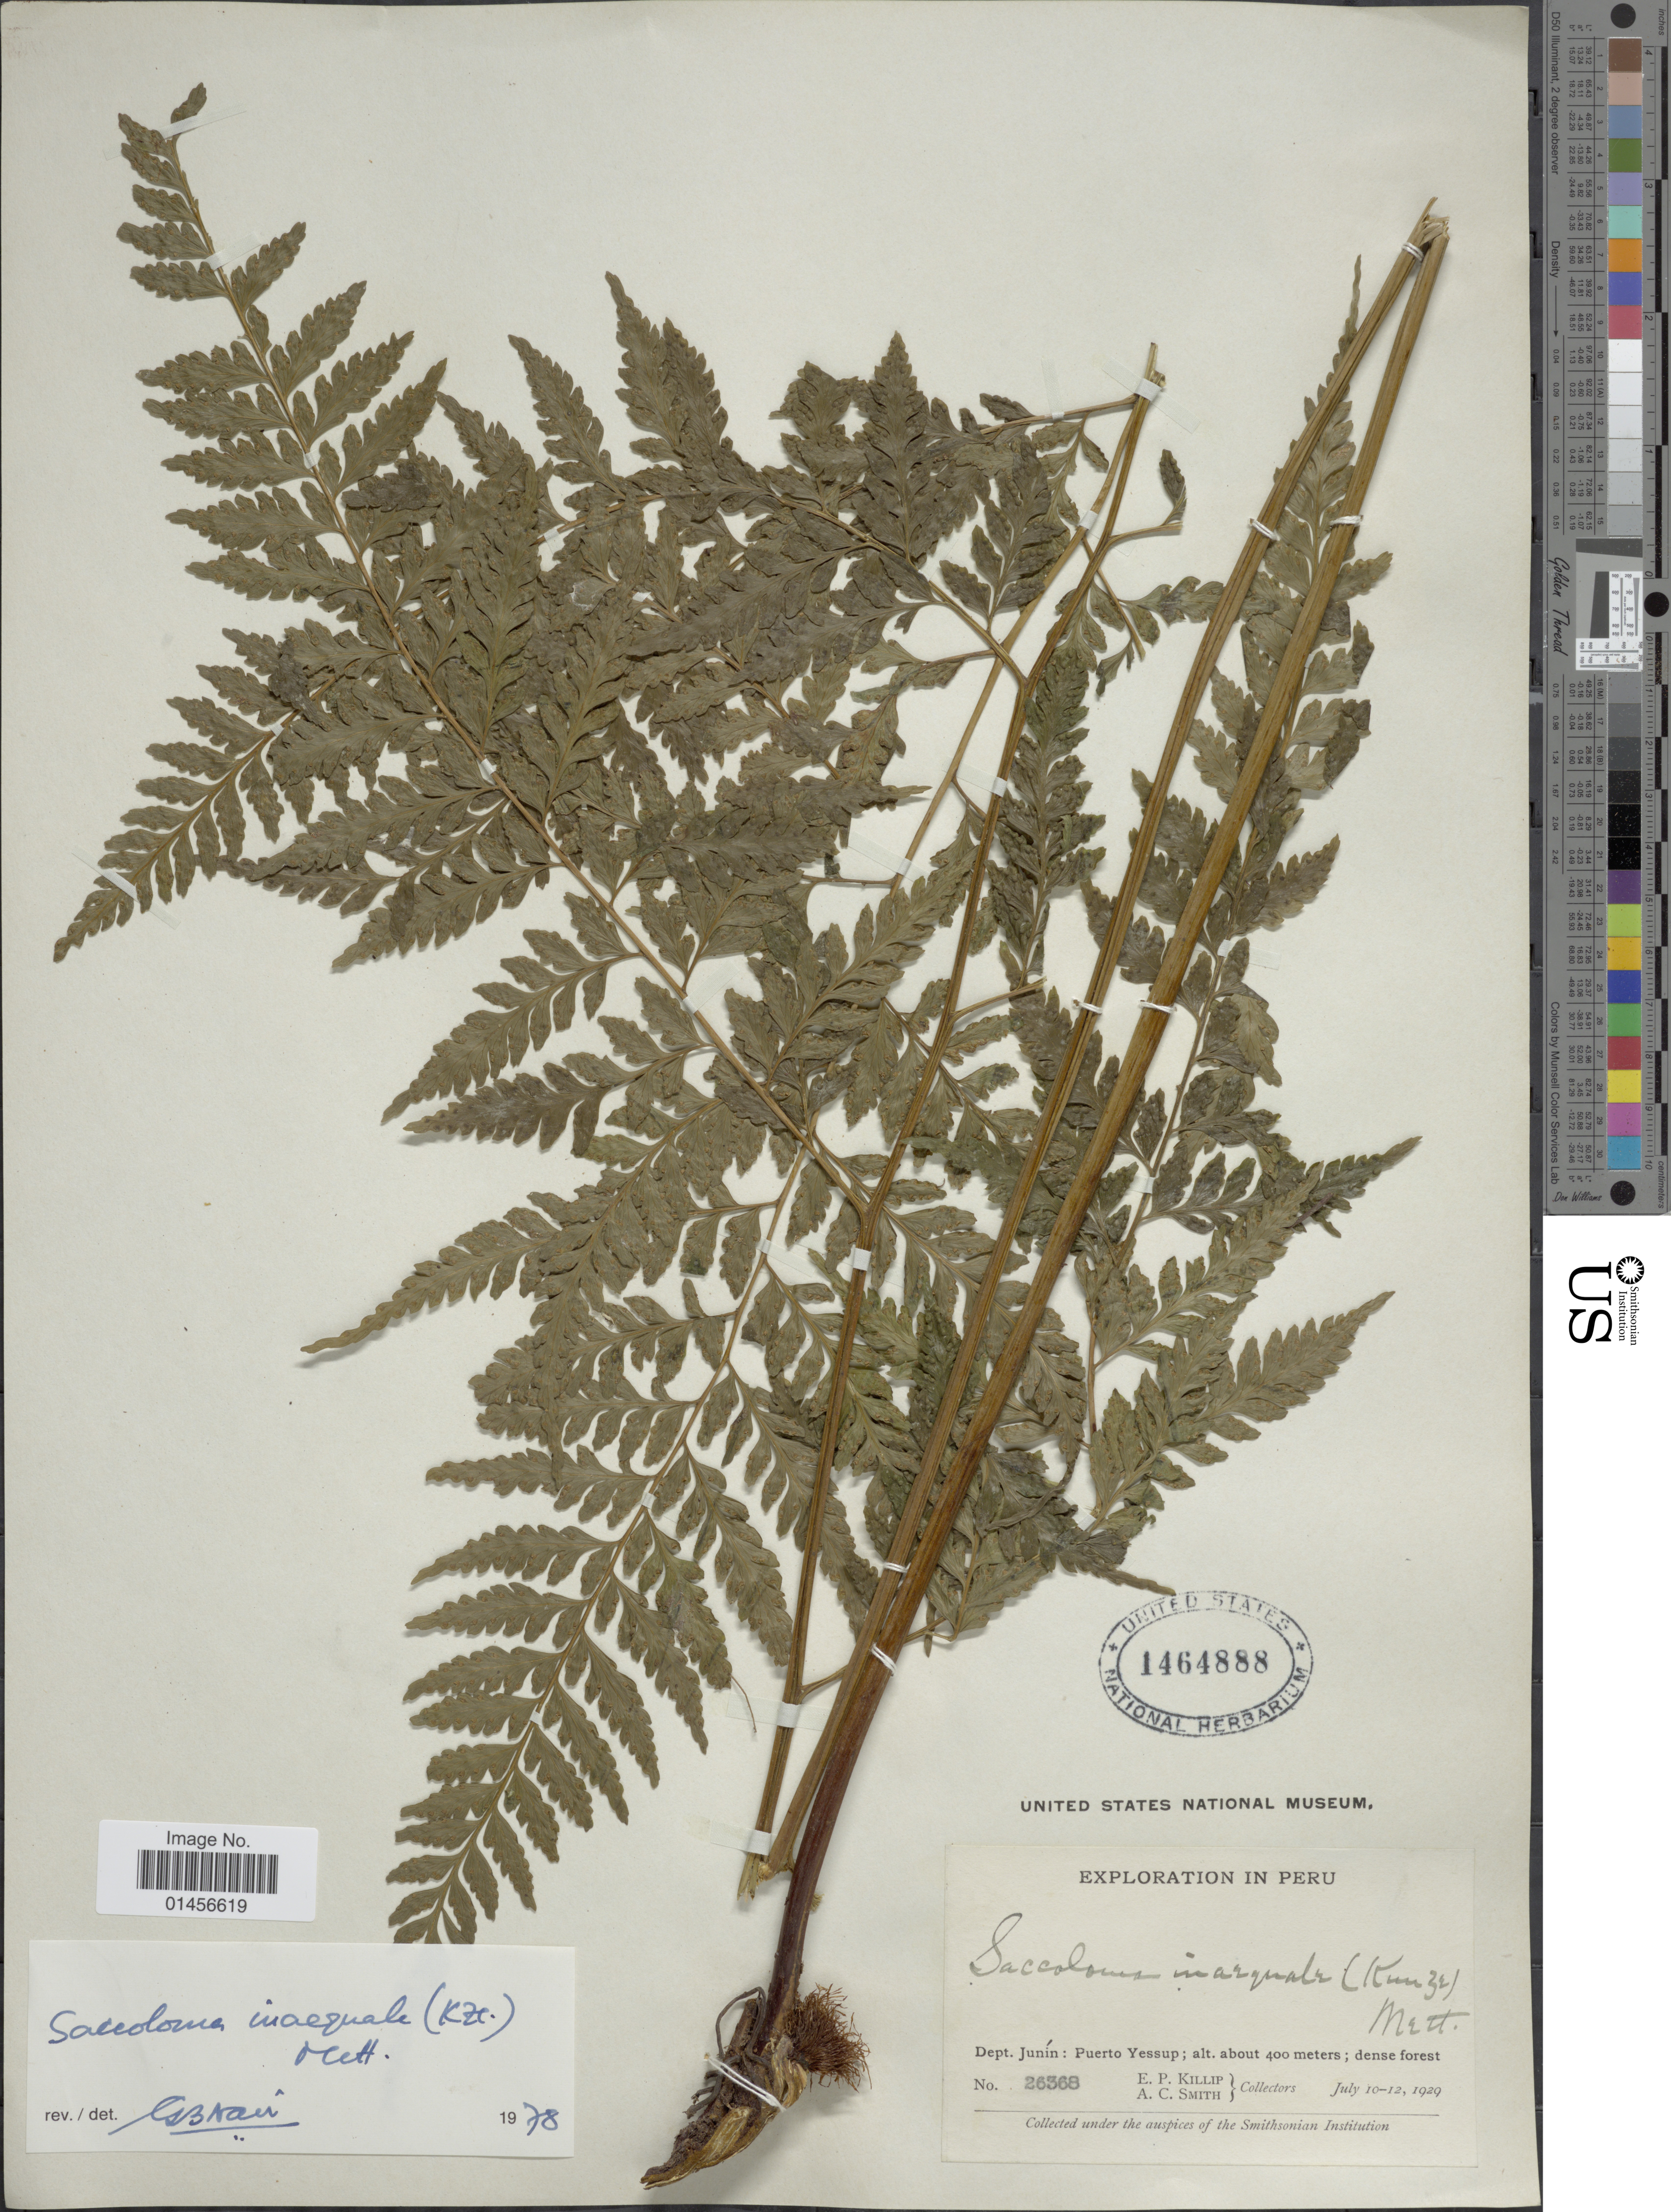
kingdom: Plantae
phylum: Tracheophyta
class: Polypodiopsida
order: Polypodiales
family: Saccolomataceae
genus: Saccoloma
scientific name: Saccoloma inaequale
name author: (Kunze) Mett.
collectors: E. P. Killip & A. C. Smith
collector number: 26368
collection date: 1929-07-10/1929-07-12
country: Peru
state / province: Junín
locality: Puerto Yessup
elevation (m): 400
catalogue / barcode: US 1464888